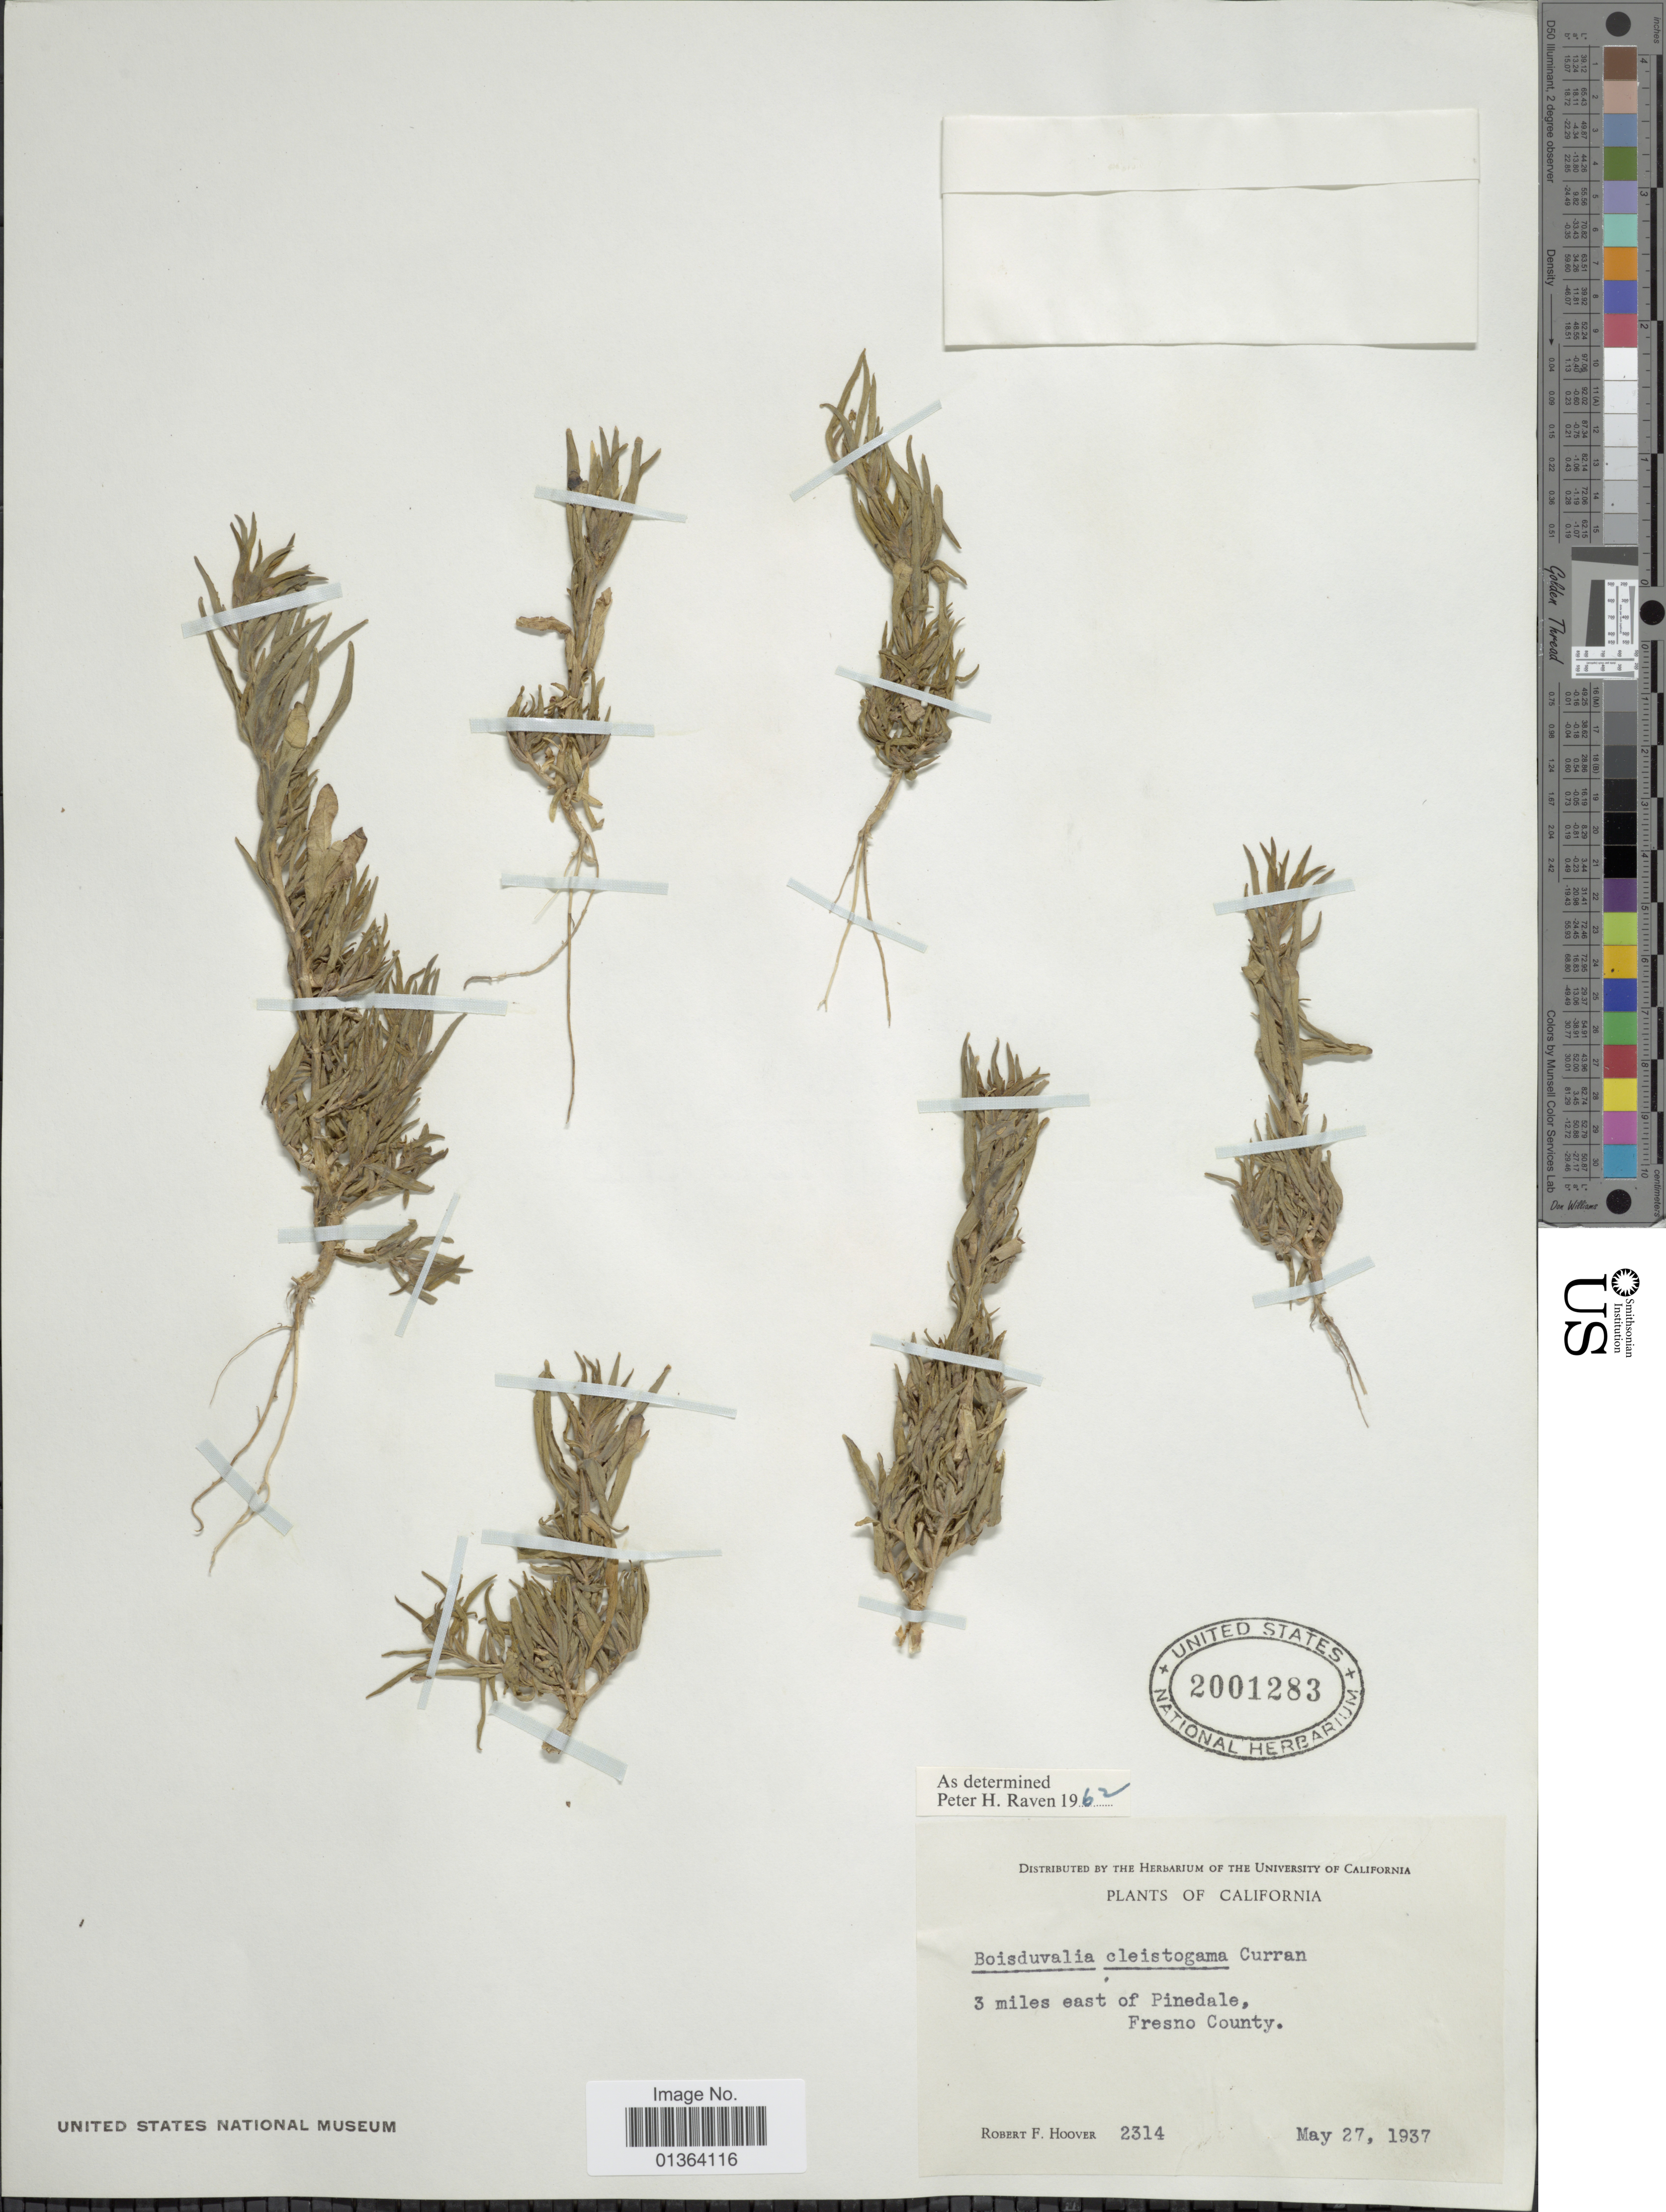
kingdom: Plantae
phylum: Tracheophyta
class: Magnoliopsida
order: Myrtales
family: Onagraceae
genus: Epilobium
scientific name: Epilobium cleistogamum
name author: (Curran) Hoch & P.H. Raven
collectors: R. F. Hoover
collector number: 2314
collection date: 1937-05-27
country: United States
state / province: California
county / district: Fresno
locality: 3 miles east of Pinedale, Fresno County.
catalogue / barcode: US 2001283